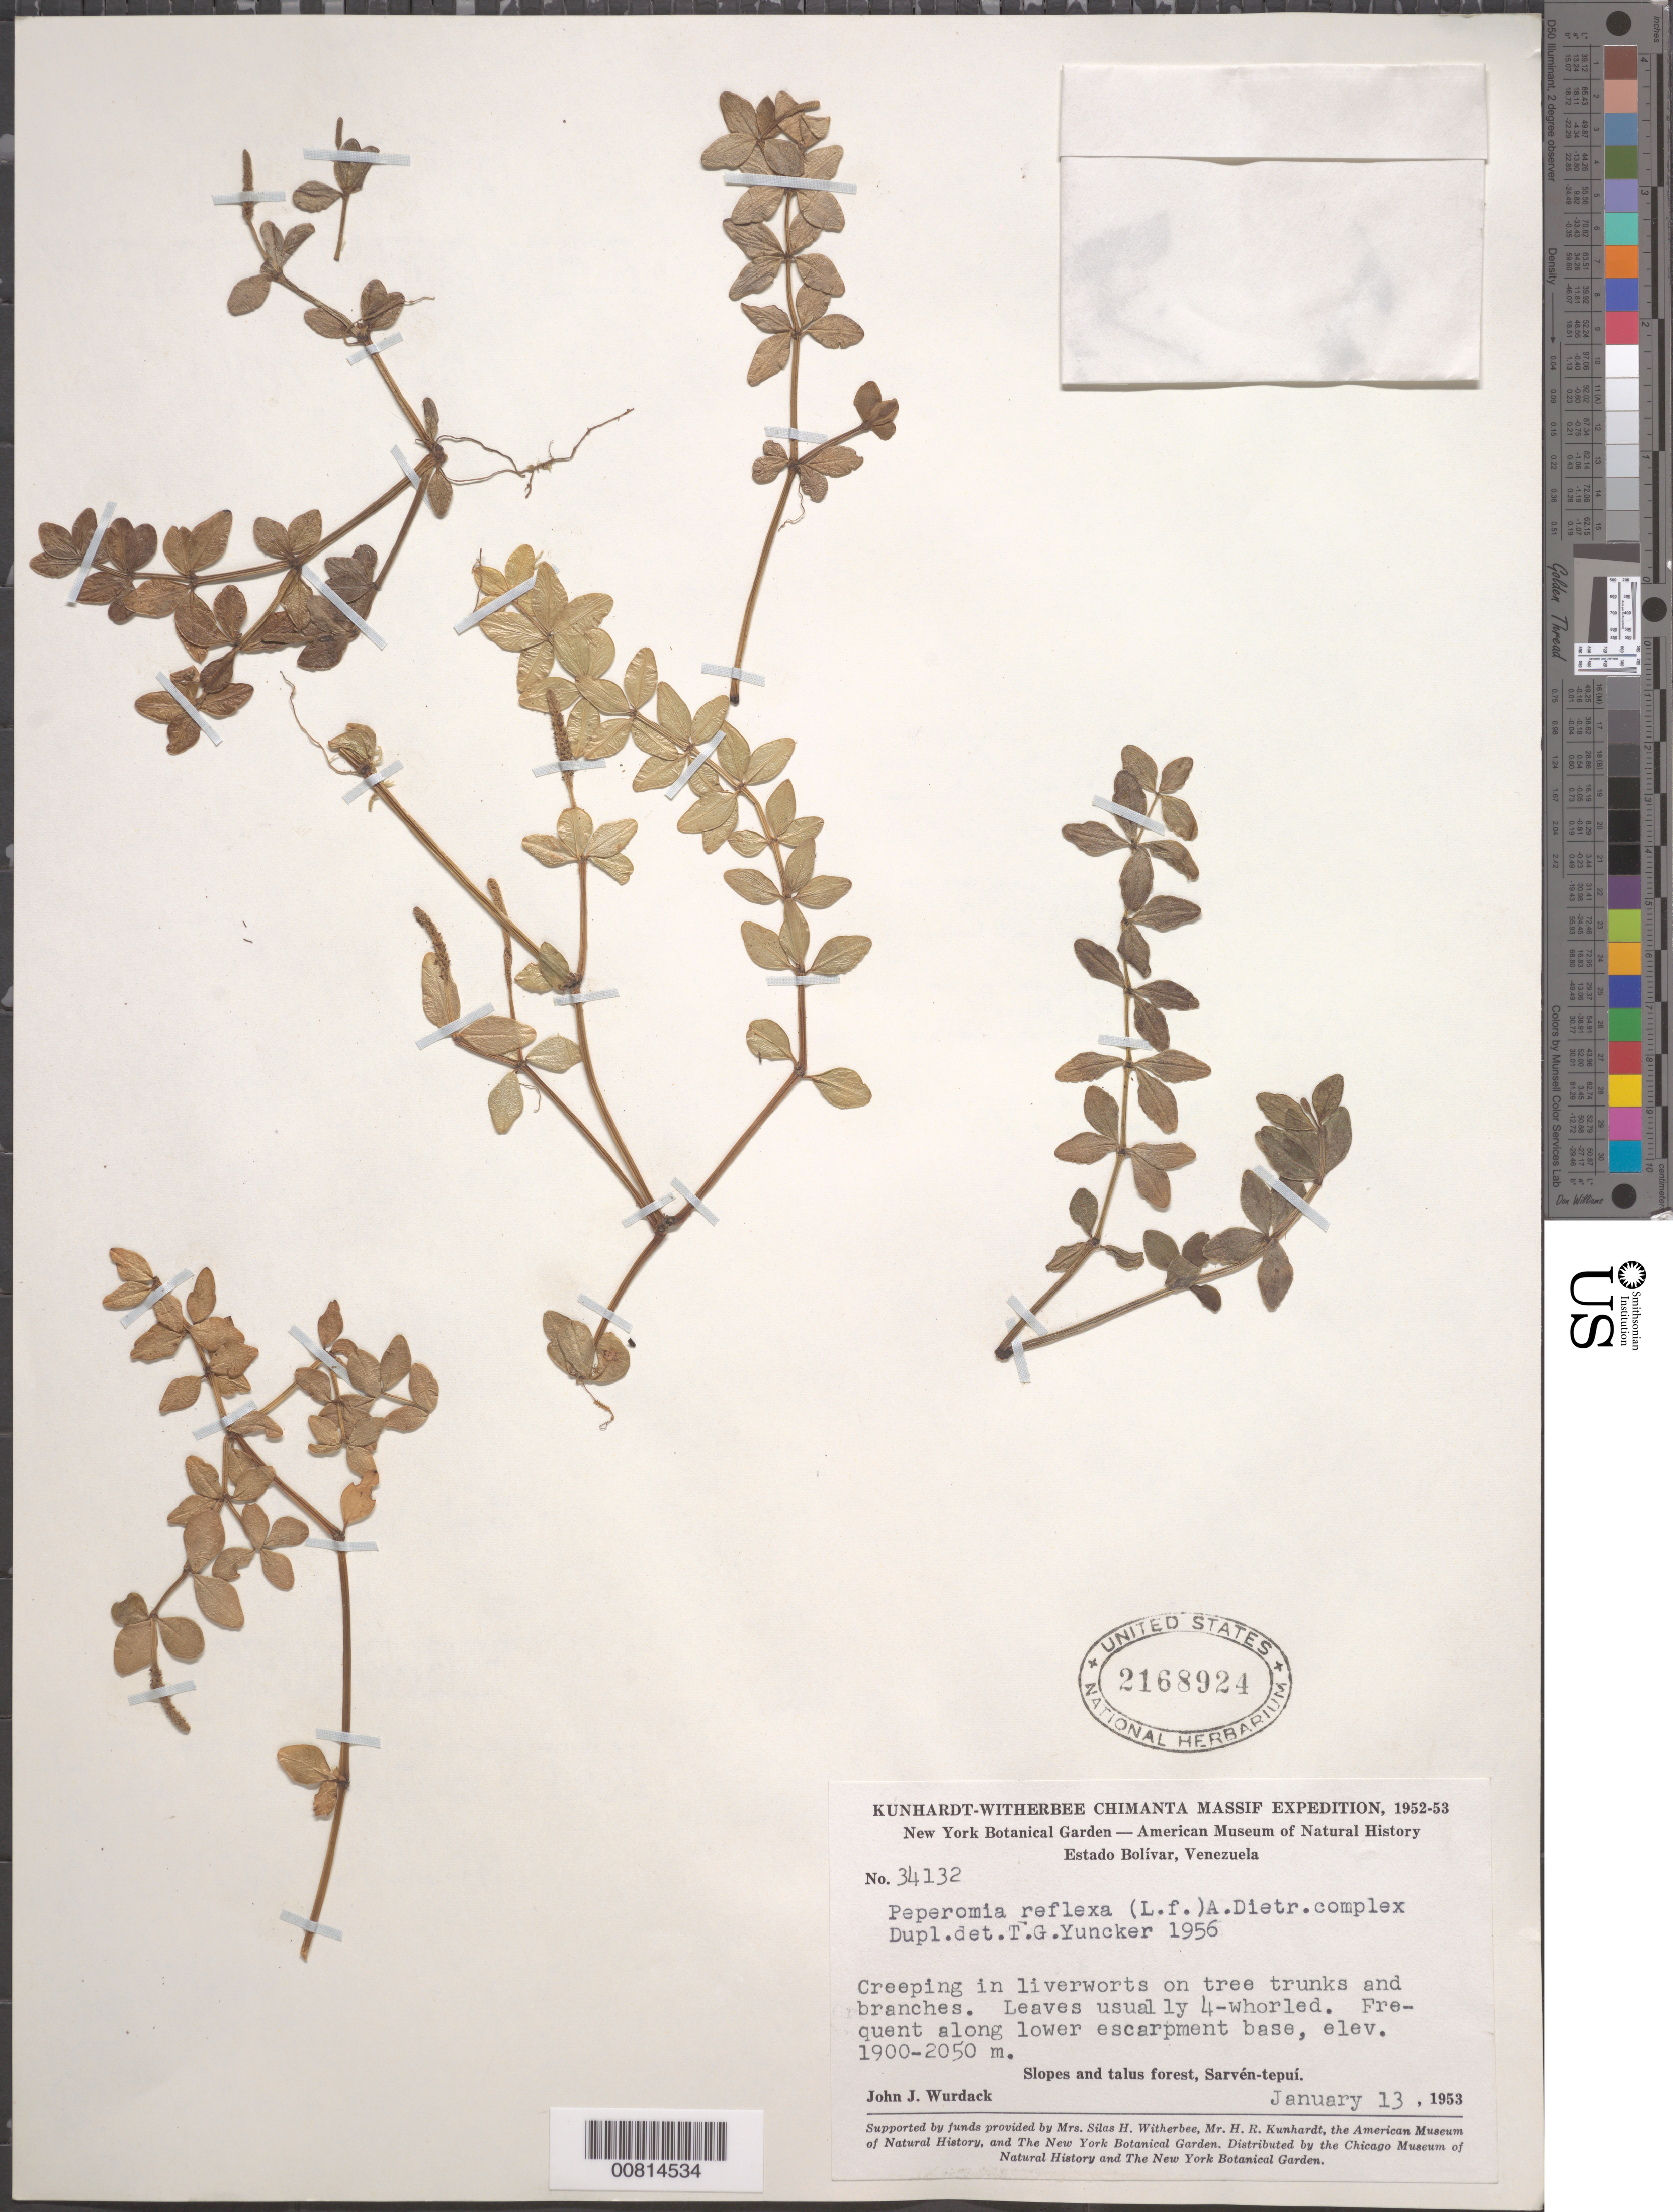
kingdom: Plantae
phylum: Tracheophyta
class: Magnoliopsida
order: Piperales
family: Piperaceae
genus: Peperomia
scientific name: Peperomia reflexa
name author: (L. f.) A. Dietr.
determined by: Yuncker, T. G.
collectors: J. J. Wurdack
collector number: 34132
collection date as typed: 13-Jan-53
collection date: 1953-01-13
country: Venezuela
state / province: Bolívar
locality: Sarvén-tepuí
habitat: Lower escarpment base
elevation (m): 1900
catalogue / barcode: US 2168924